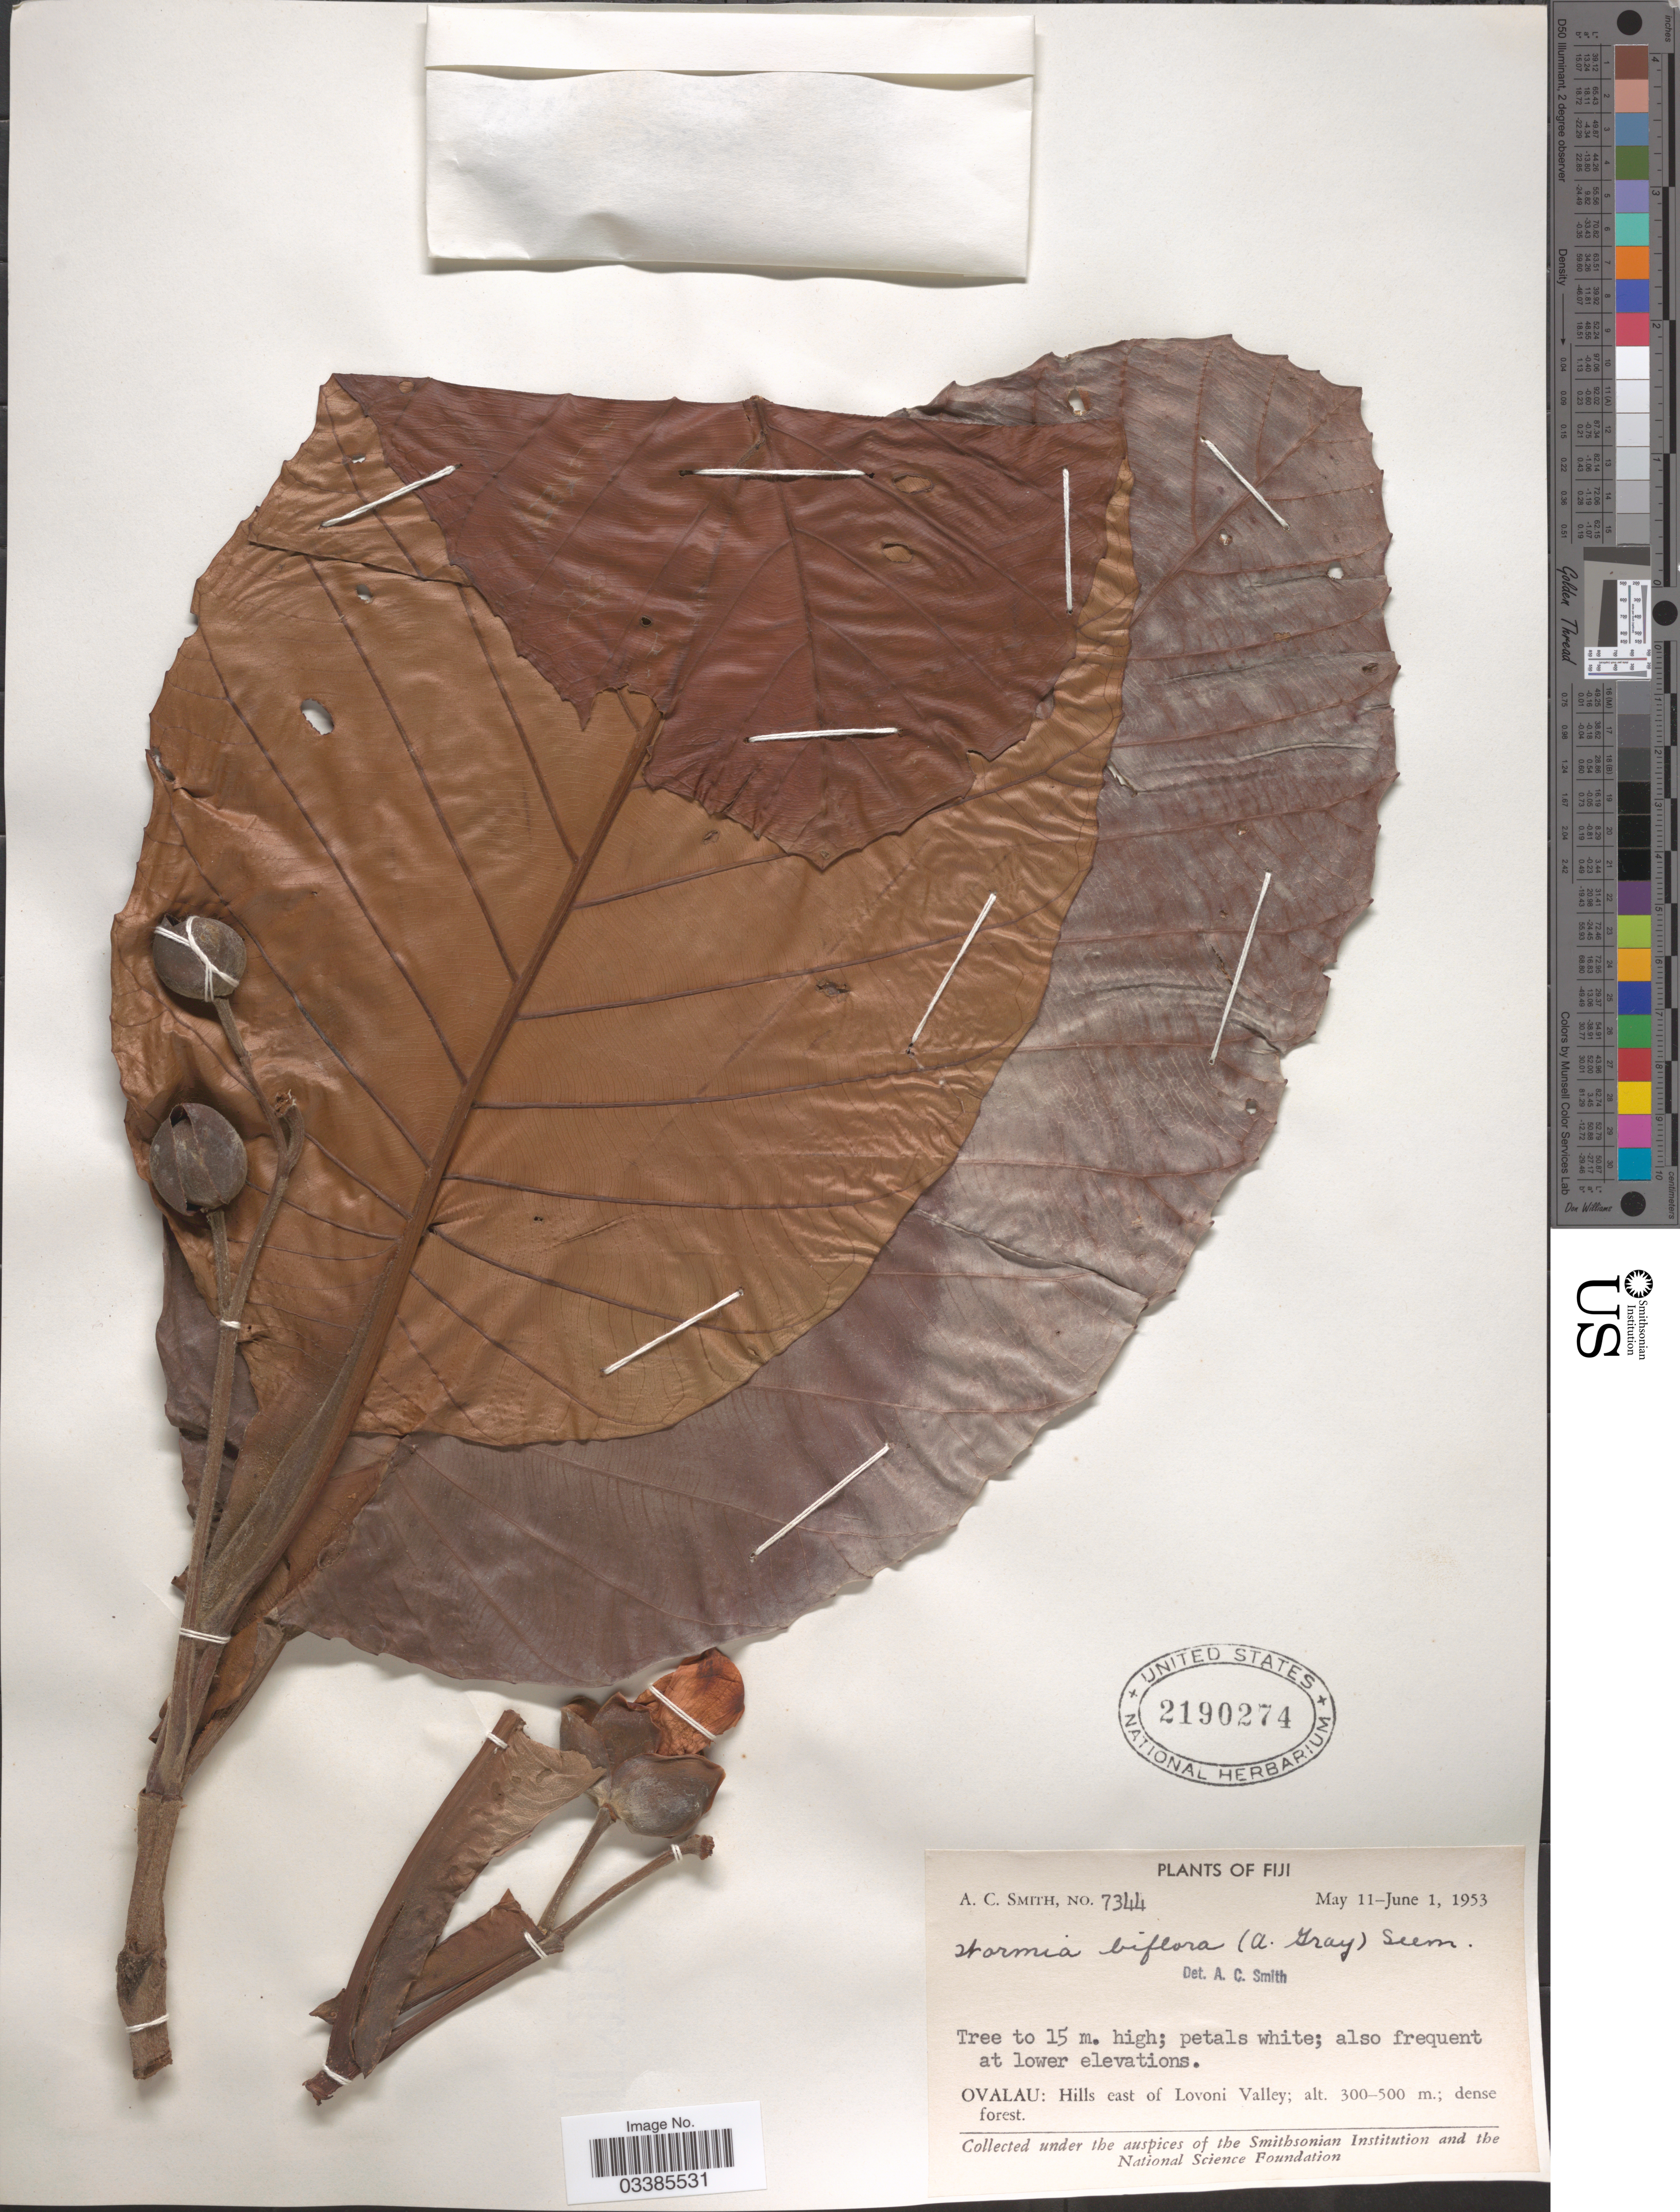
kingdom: Plantae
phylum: Tracheophyta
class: Magnoliopsida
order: Dilleniales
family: Dilleniaceae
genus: Dillenia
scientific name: Dillenia biflora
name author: (A. Gray) Martelli ex Guill.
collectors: A. C. Smith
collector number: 7344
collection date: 1953-05-11/1953-06-01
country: Fiji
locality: Ovalau: Hills east of Lovoni Valley.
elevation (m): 300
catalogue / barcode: US 2190274